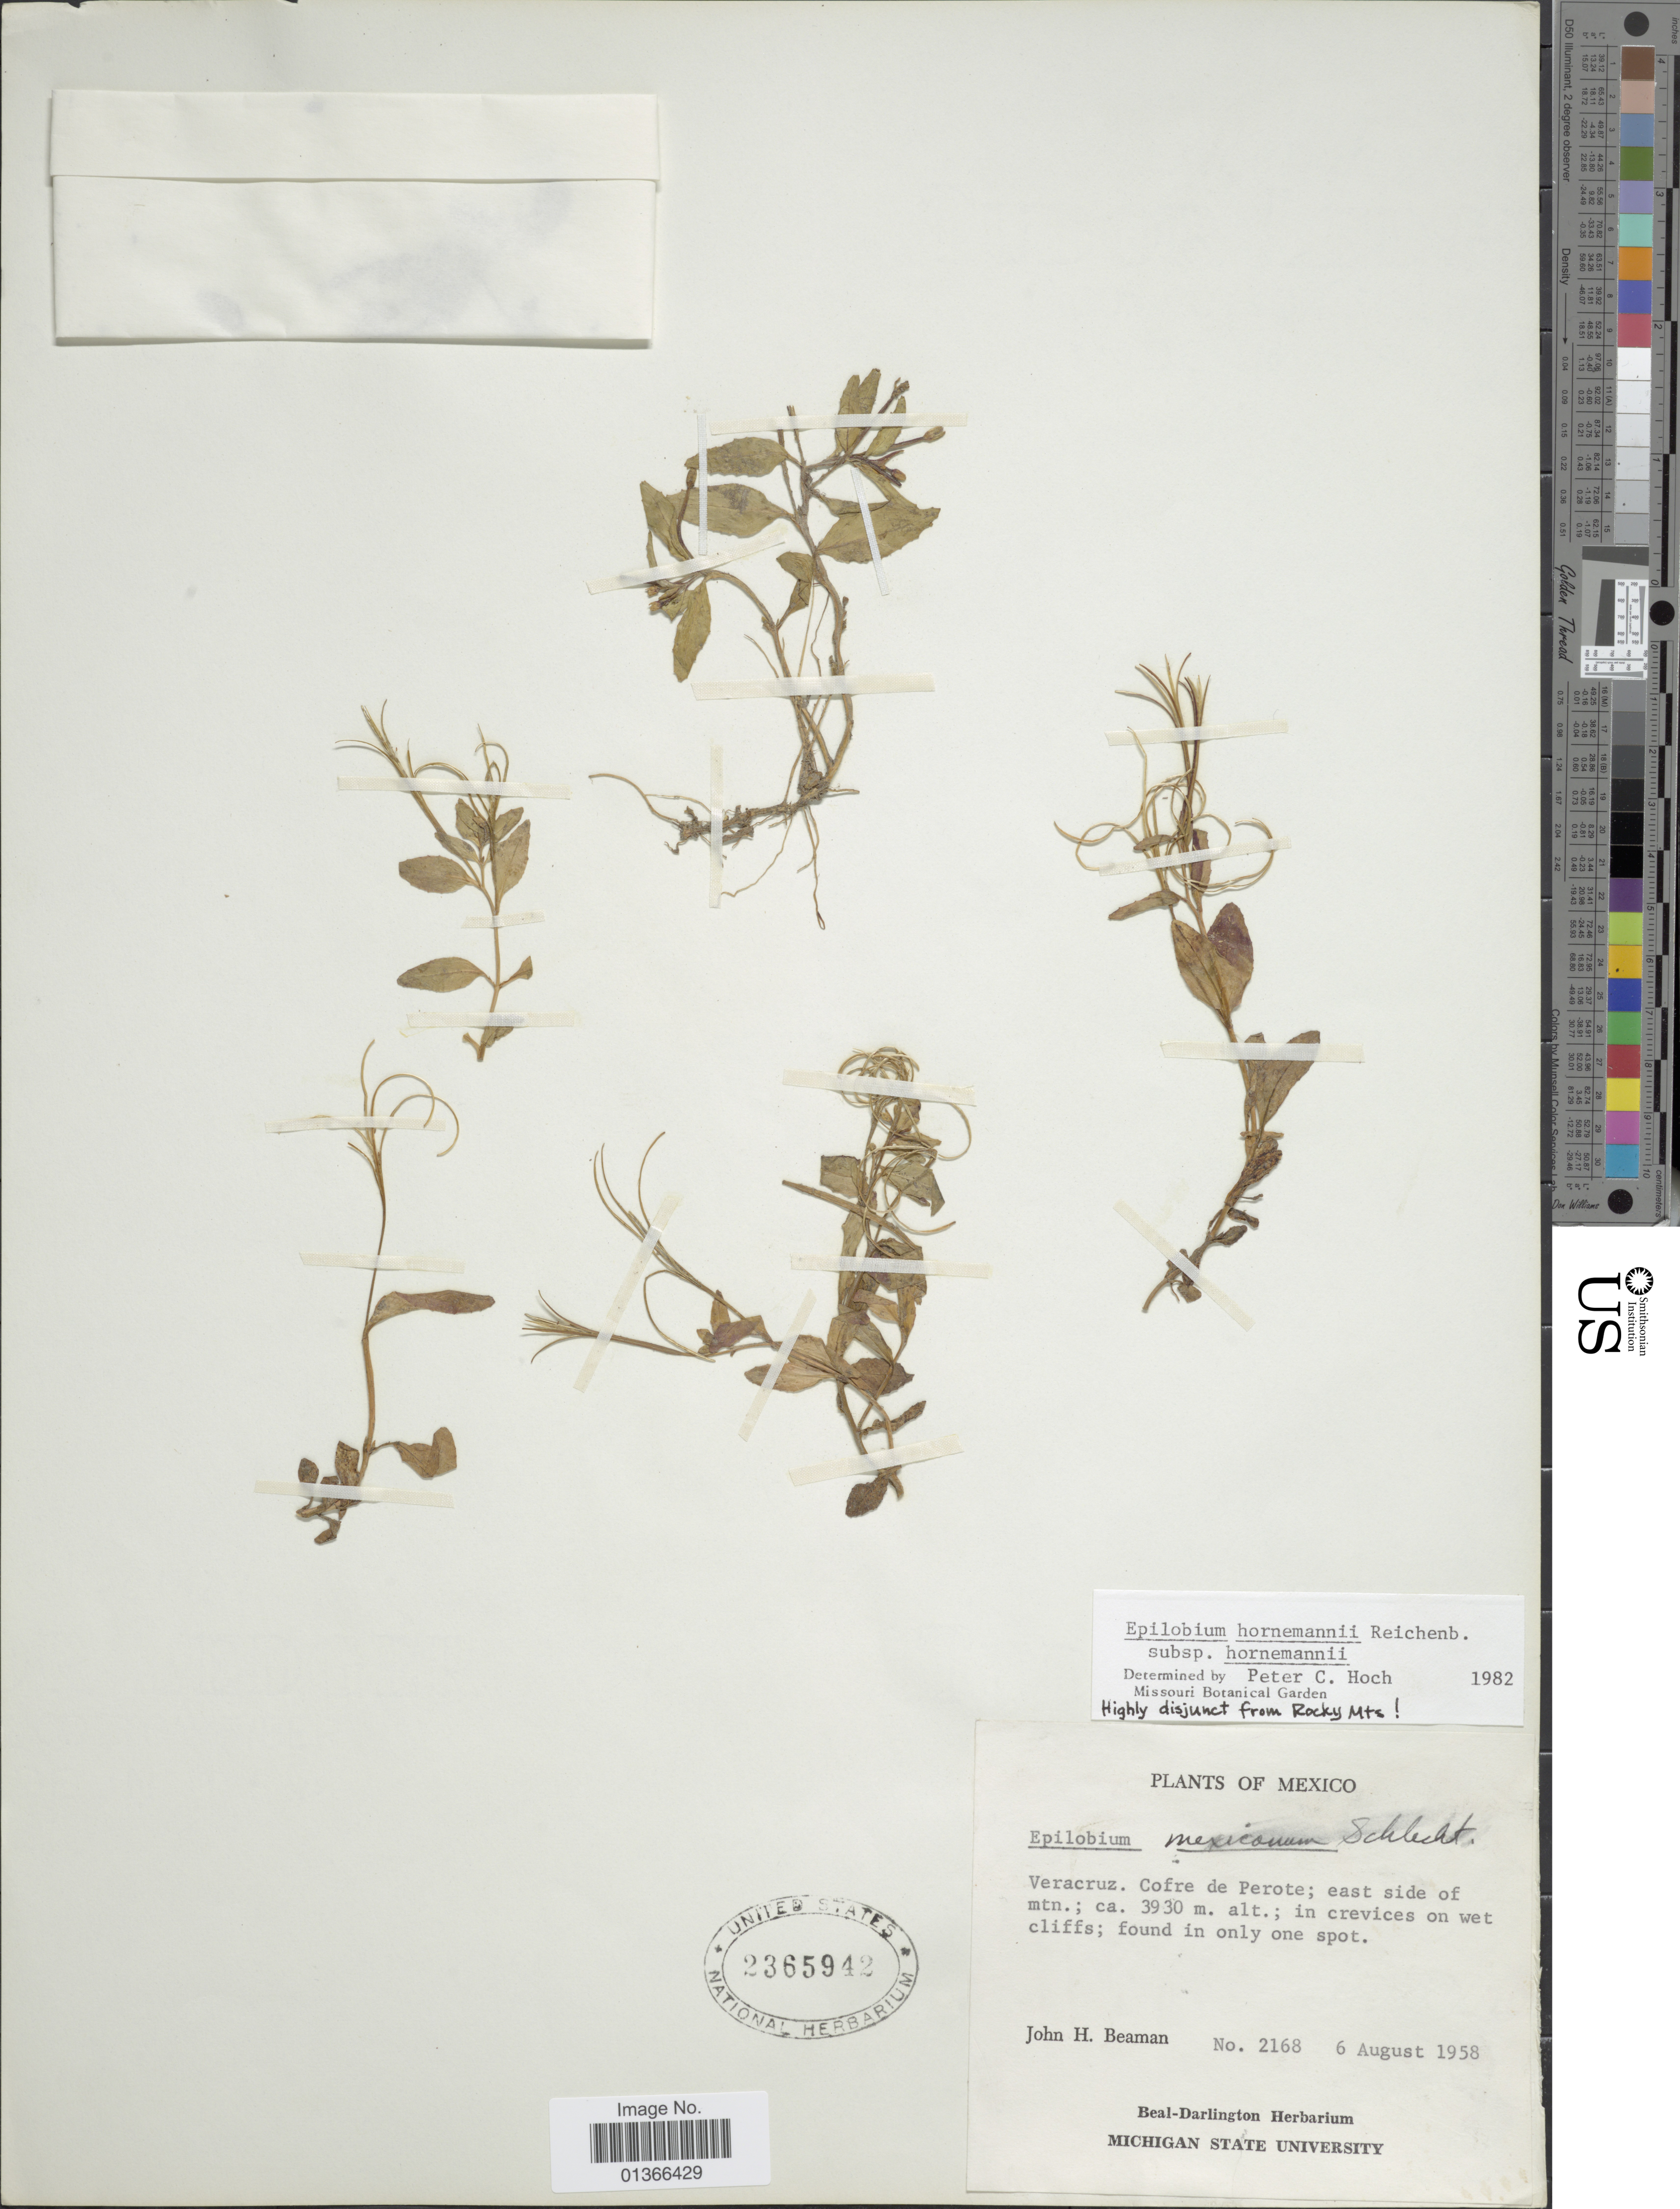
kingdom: Plantae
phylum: Tracheophyta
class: Magnoliopsida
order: Myrtales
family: Onagraceae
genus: Epilobium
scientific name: Epilobium hornemannii subsp. hornemannii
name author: Rchb.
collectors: J. H. Beaman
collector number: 2168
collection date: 1958-08-06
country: Mexico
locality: Veracruz. Cofre de Perote; east side of mtn.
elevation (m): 3930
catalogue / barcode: US 2365942